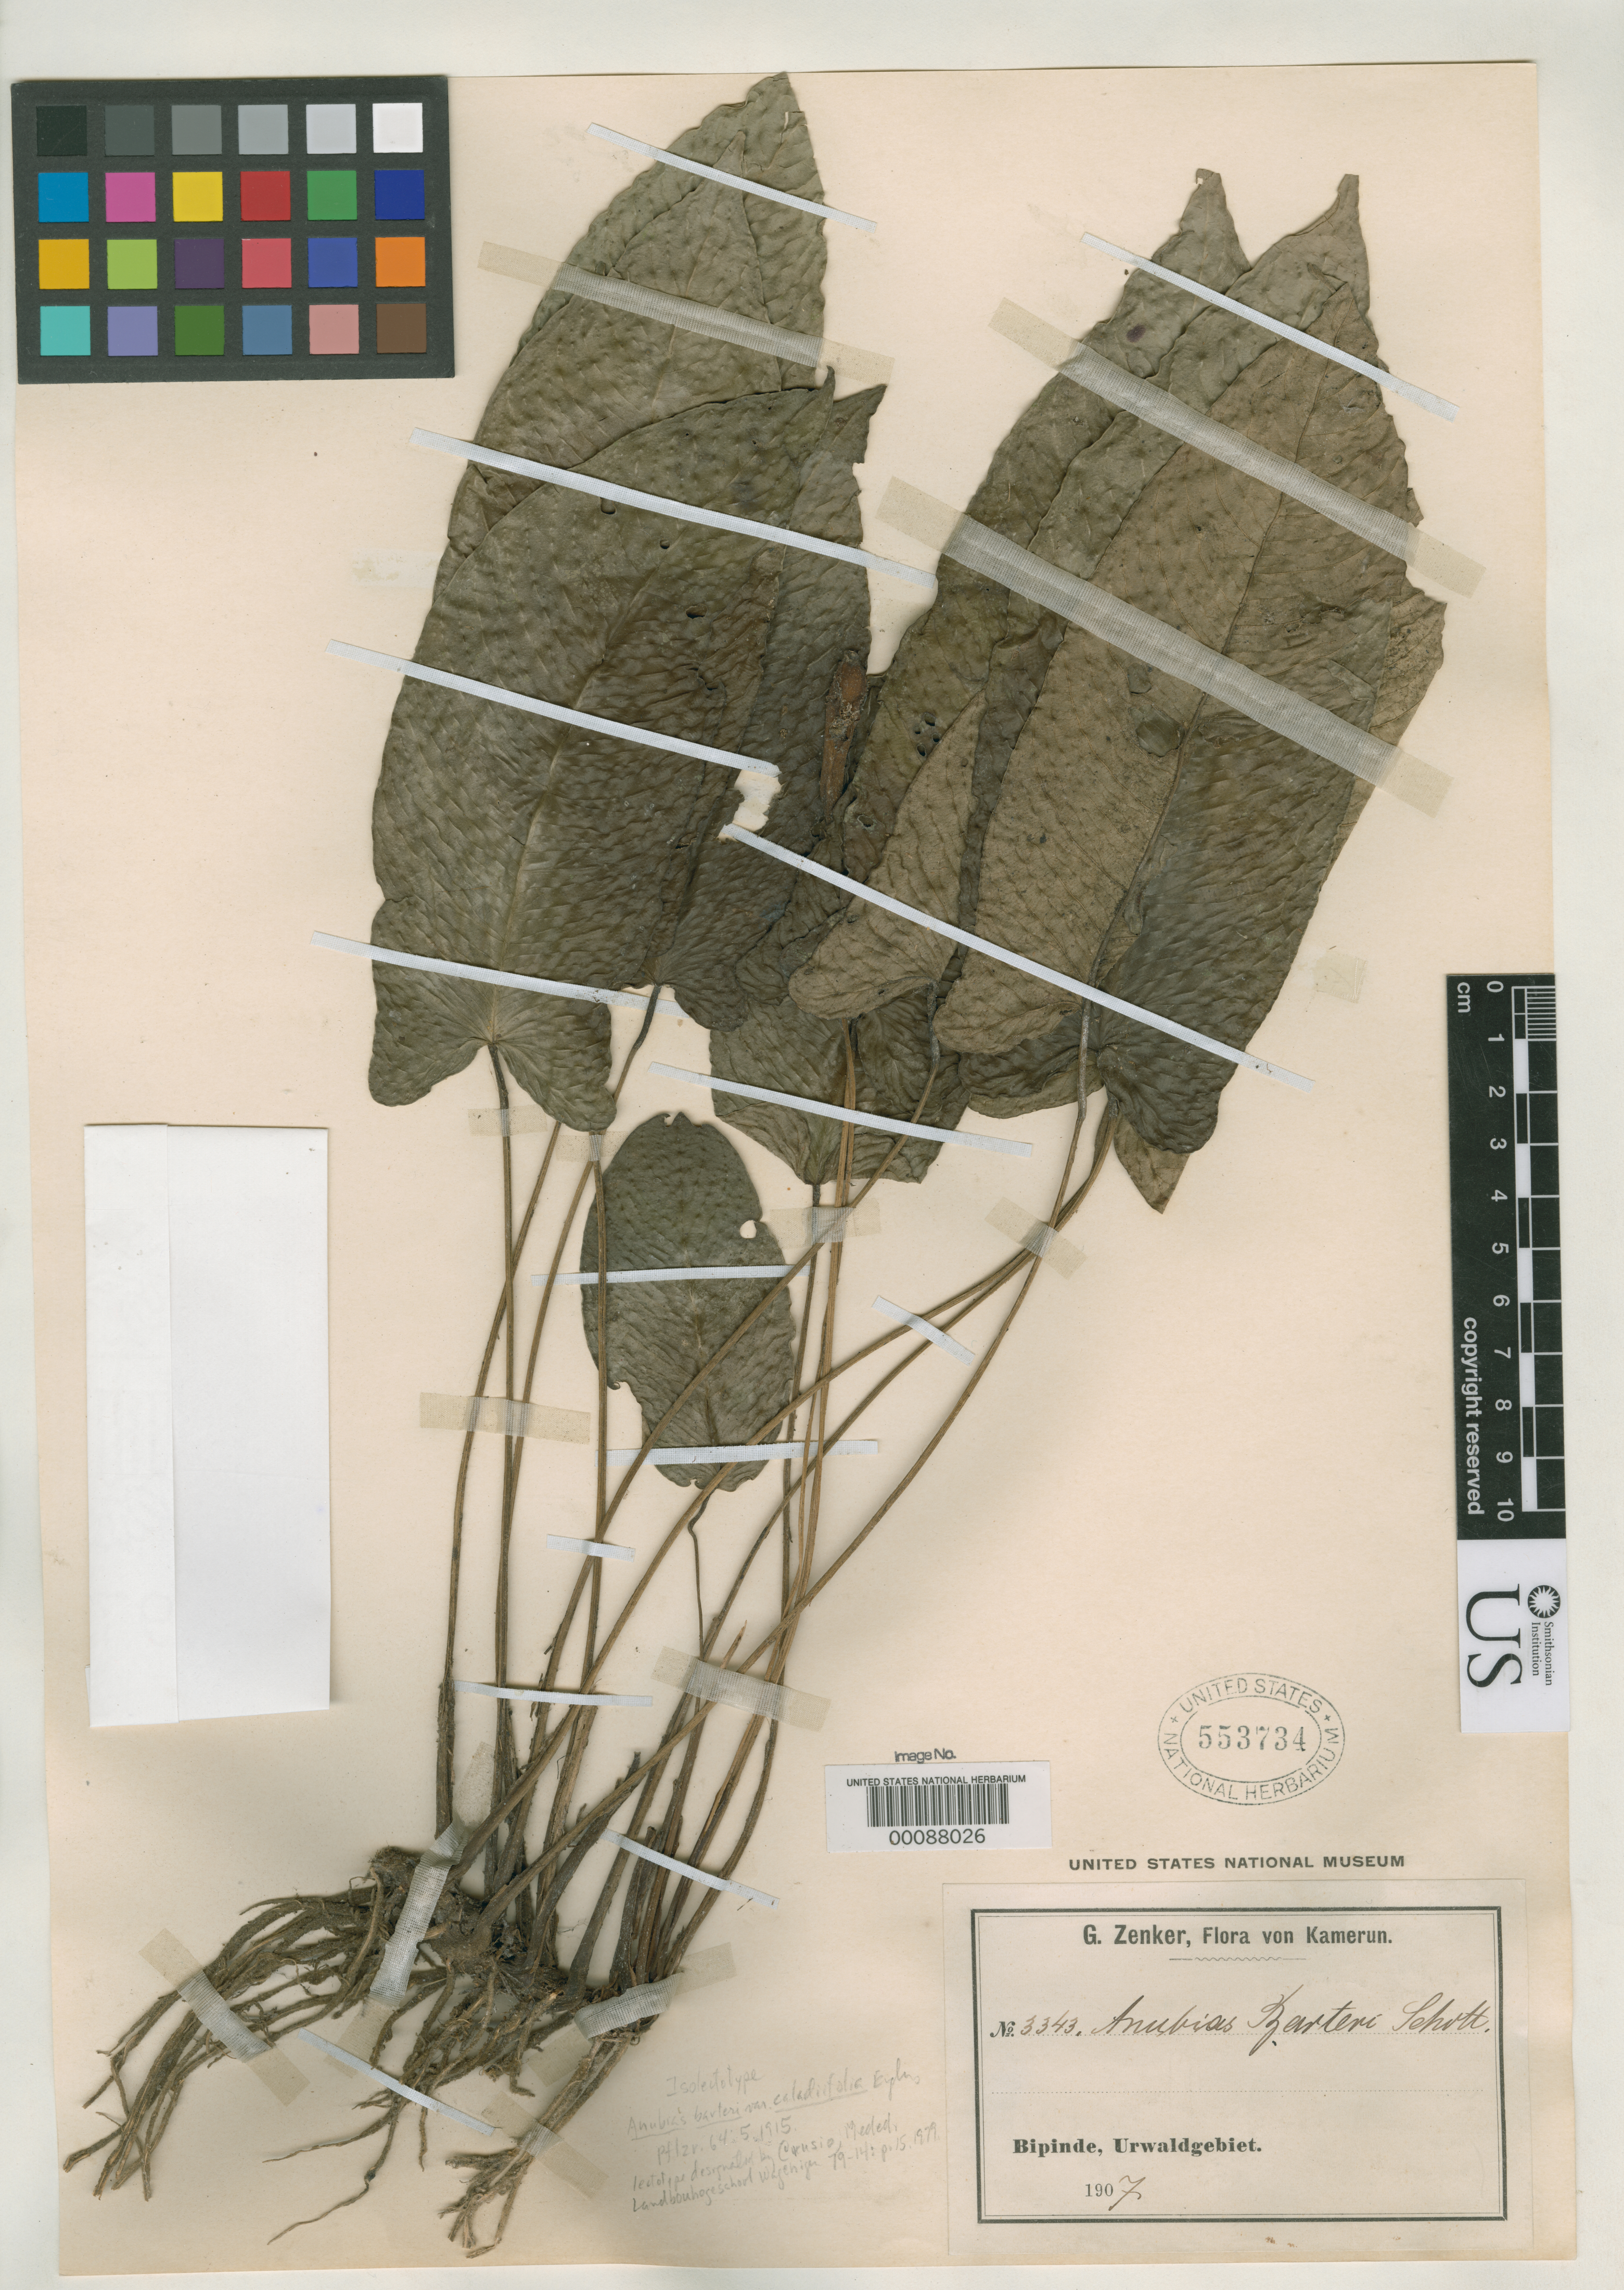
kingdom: Plantae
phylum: Tracheophyta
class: Liliopsida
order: Alismatales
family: Araceae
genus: Anubias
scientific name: Anubias barteri var. caladiifolia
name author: Engl.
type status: Isolectotype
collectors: G. A. Zenker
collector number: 3343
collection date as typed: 1907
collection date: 1907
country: Cameroon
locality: Bipindi, near Mimfia.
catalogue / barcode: US 553734